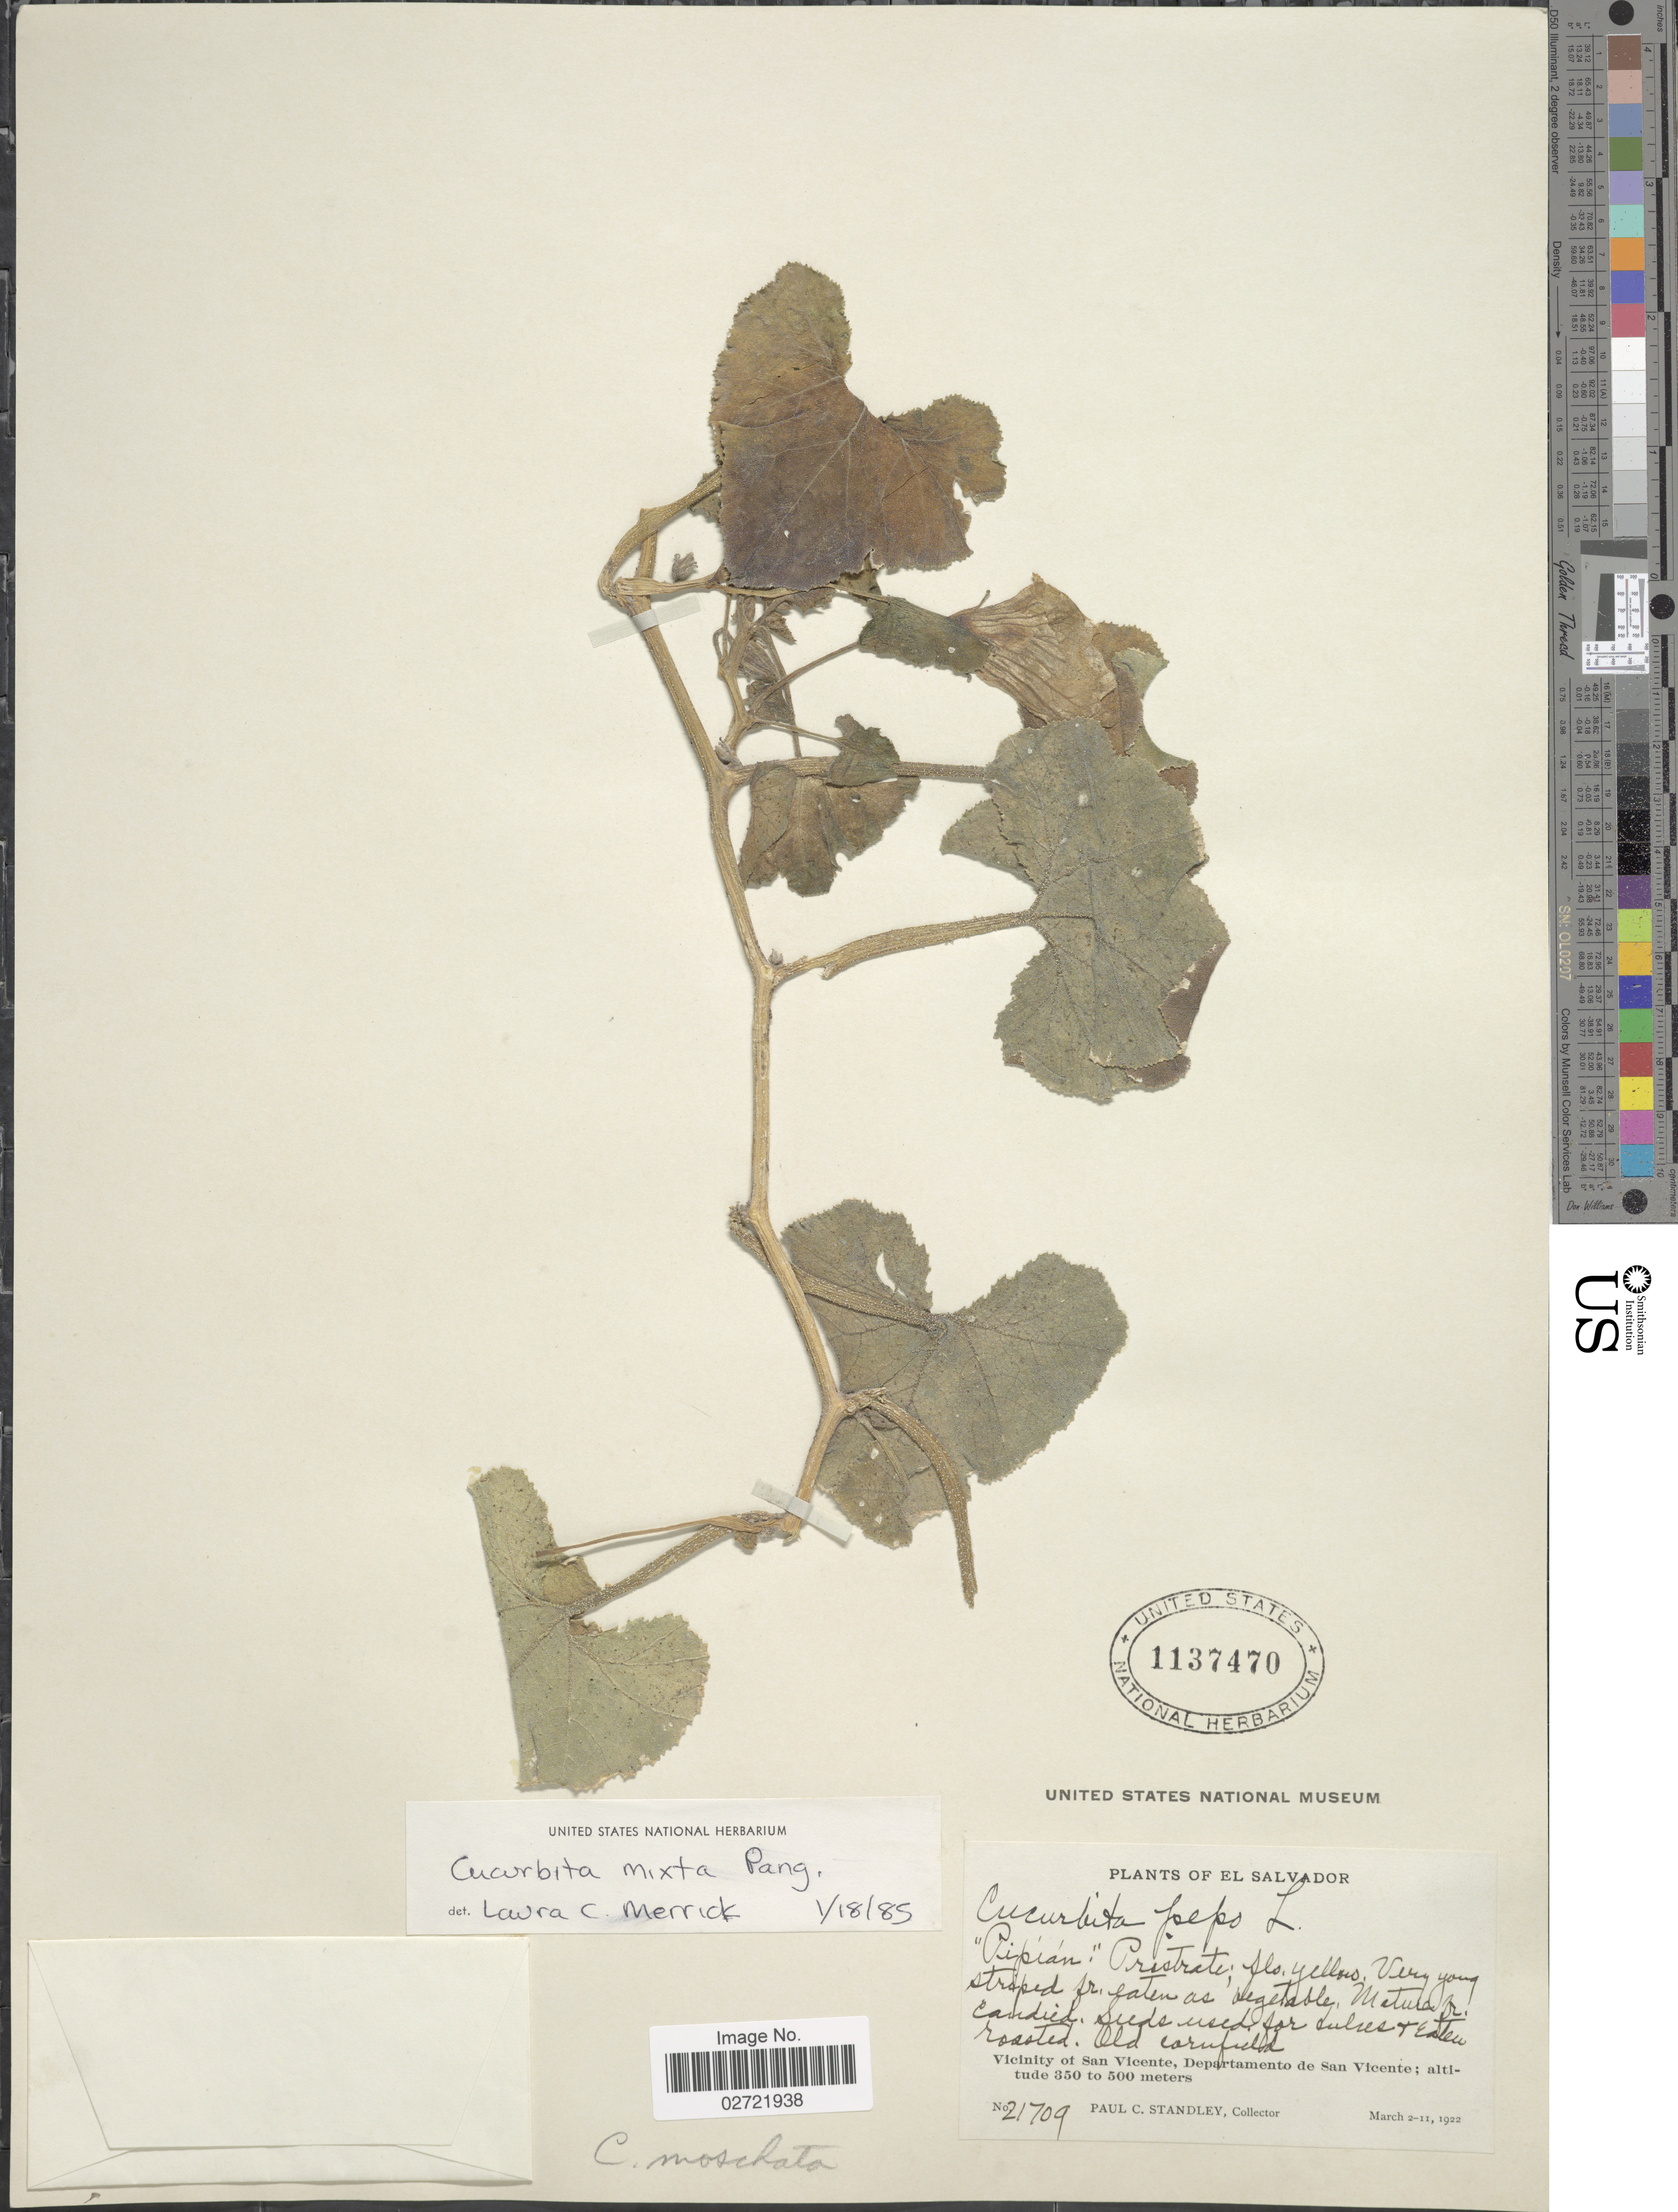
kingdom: Plantae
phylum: Tracheophyta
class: Magnoliopsida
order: Cucurbitales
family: Cucurbitaceae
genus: Cucurbita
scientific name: Cucurbita mixta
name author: Pangalo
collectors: P. C. Standley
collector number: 21709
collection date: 1922-03-02/1922-03-11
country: El Salvador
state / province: San Vincente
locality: Vicinity of San Vicente, Departamento de San Vicente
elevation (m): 350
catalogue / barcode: US 1137470